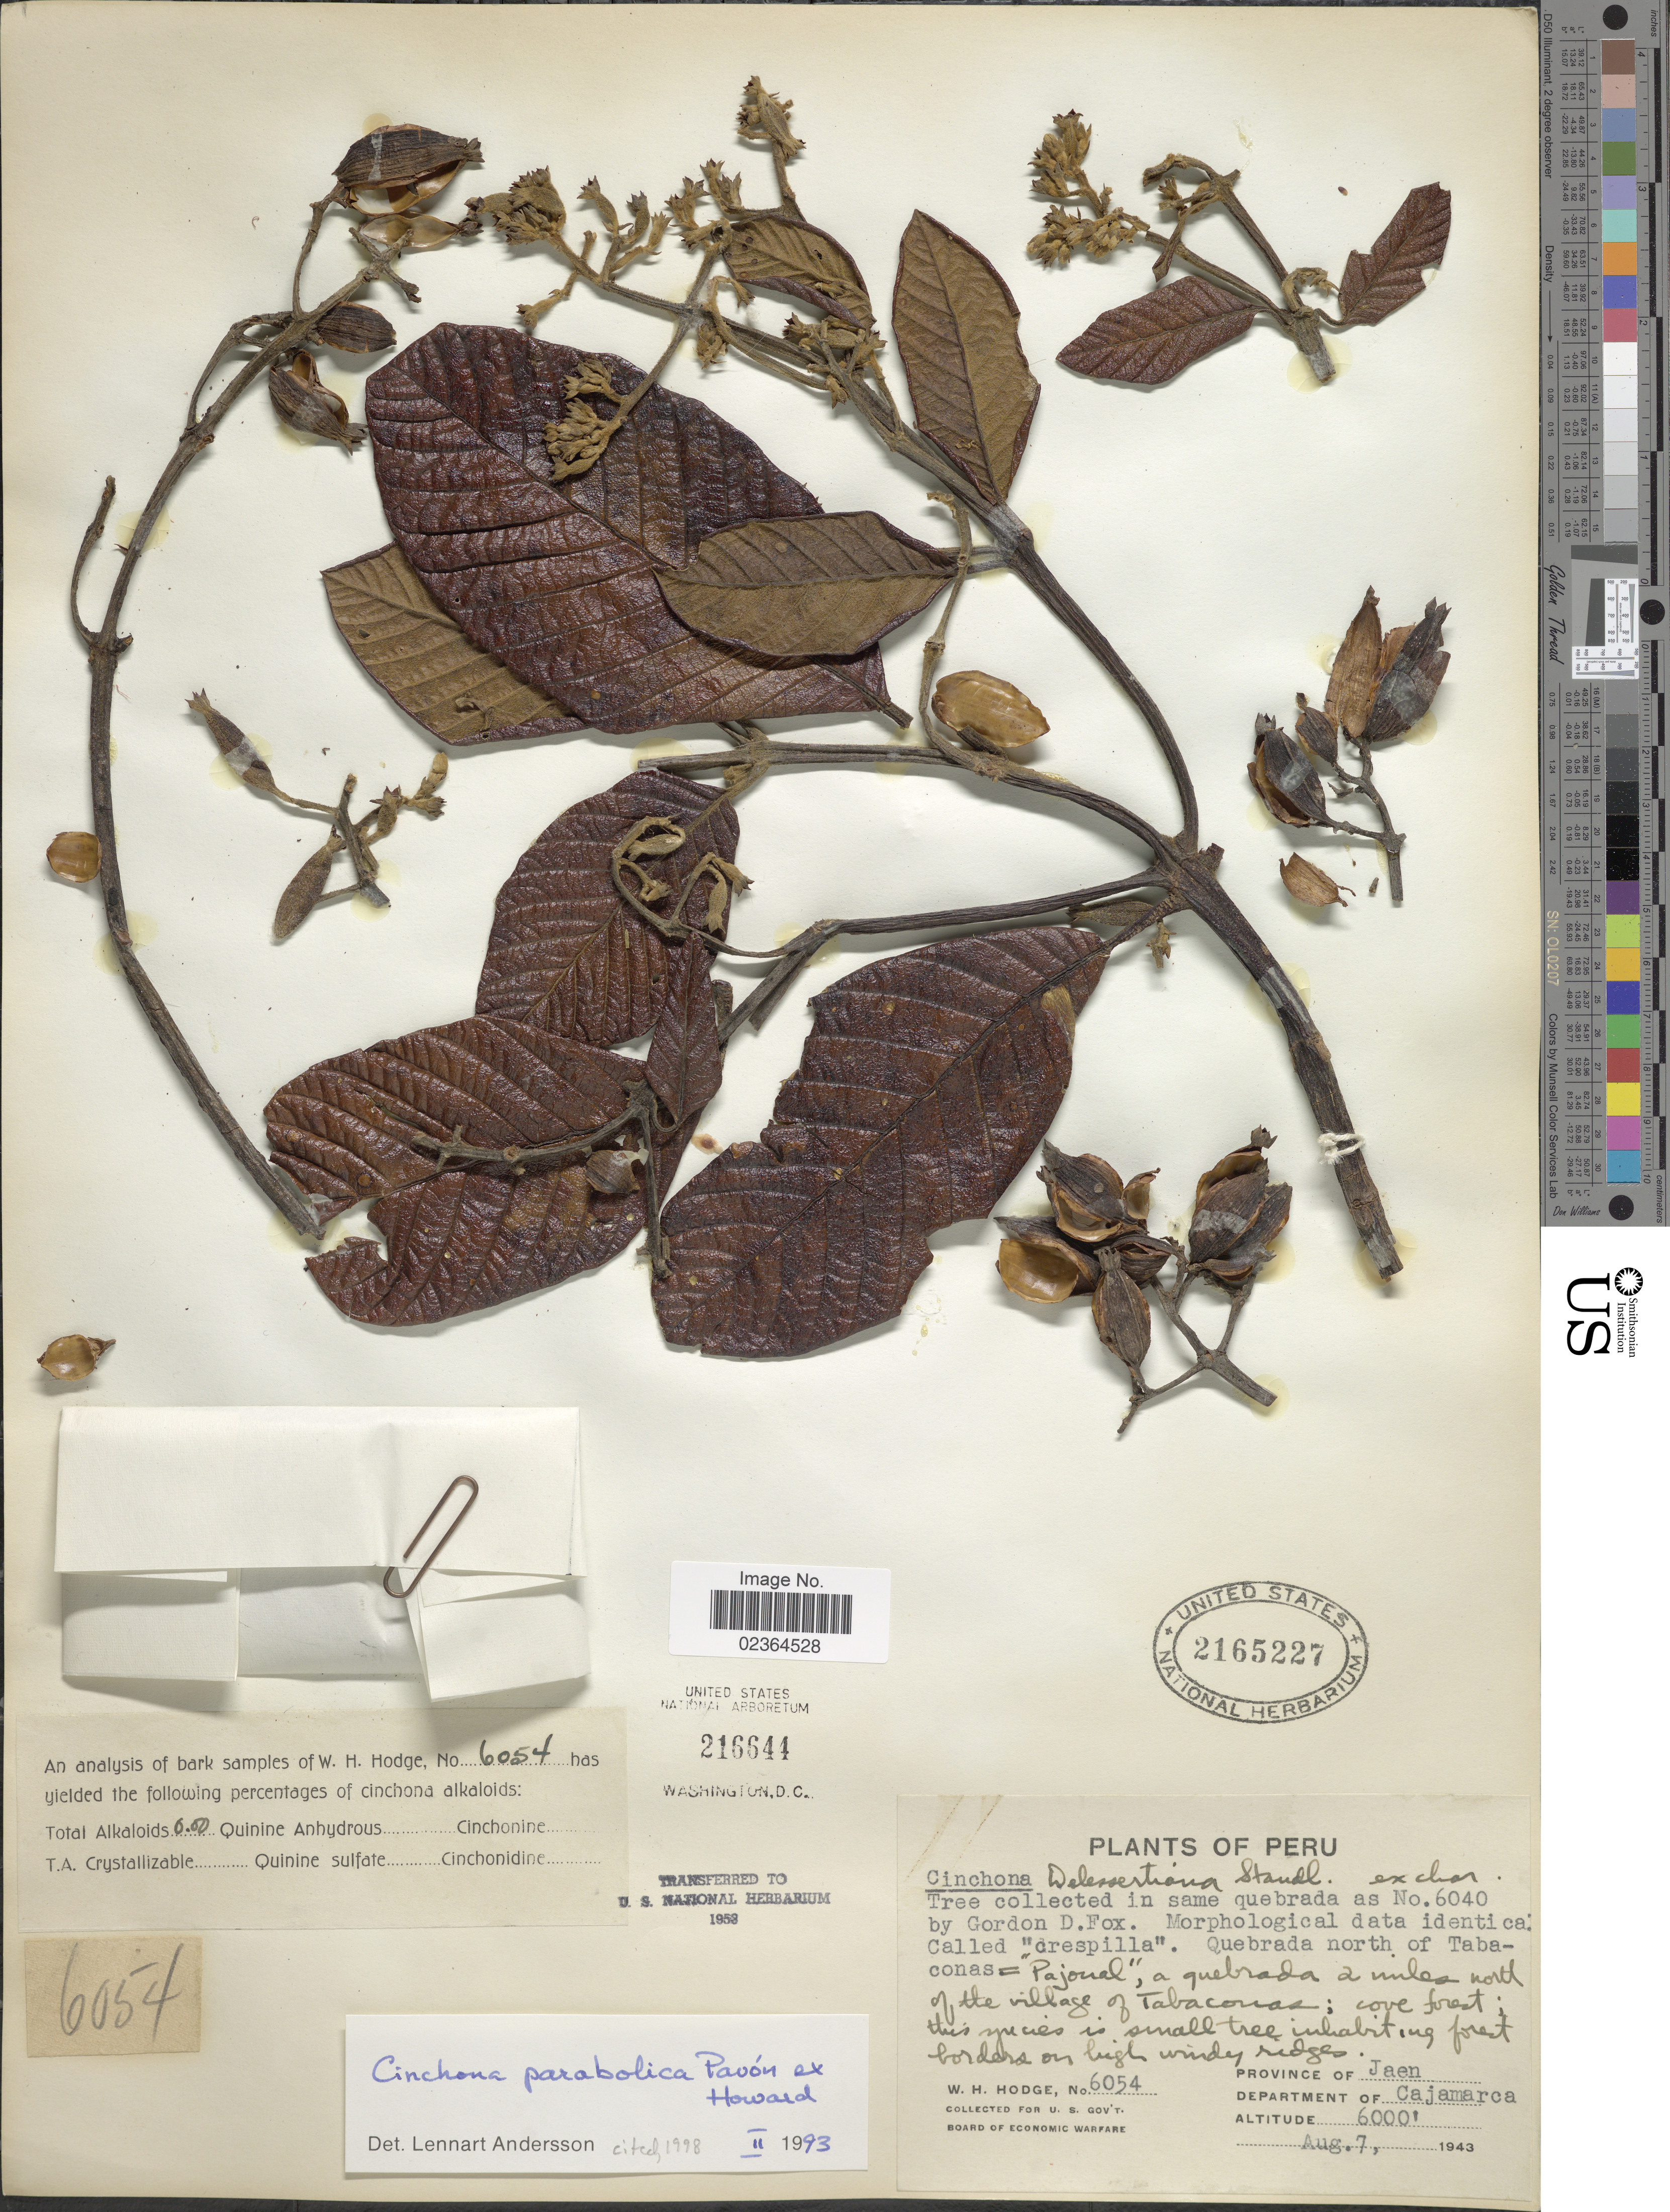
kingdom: Plantae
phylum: Tracheophyta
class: Magnoliopsida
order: Gentianales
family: Rubiaceae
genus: Cinchona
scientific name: Cinchona parabolica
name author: Pav.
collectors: W. Hodge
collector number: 6054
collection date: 1943-08-07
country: Peru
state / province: Cajamarca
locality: Province of Jaen, Department of Cajamarca, Quebrada north of Tabaconas, Pajonal, a quebrada 2 miles north of the village of Tabaconas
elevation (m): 1829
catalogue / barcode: US 2165227